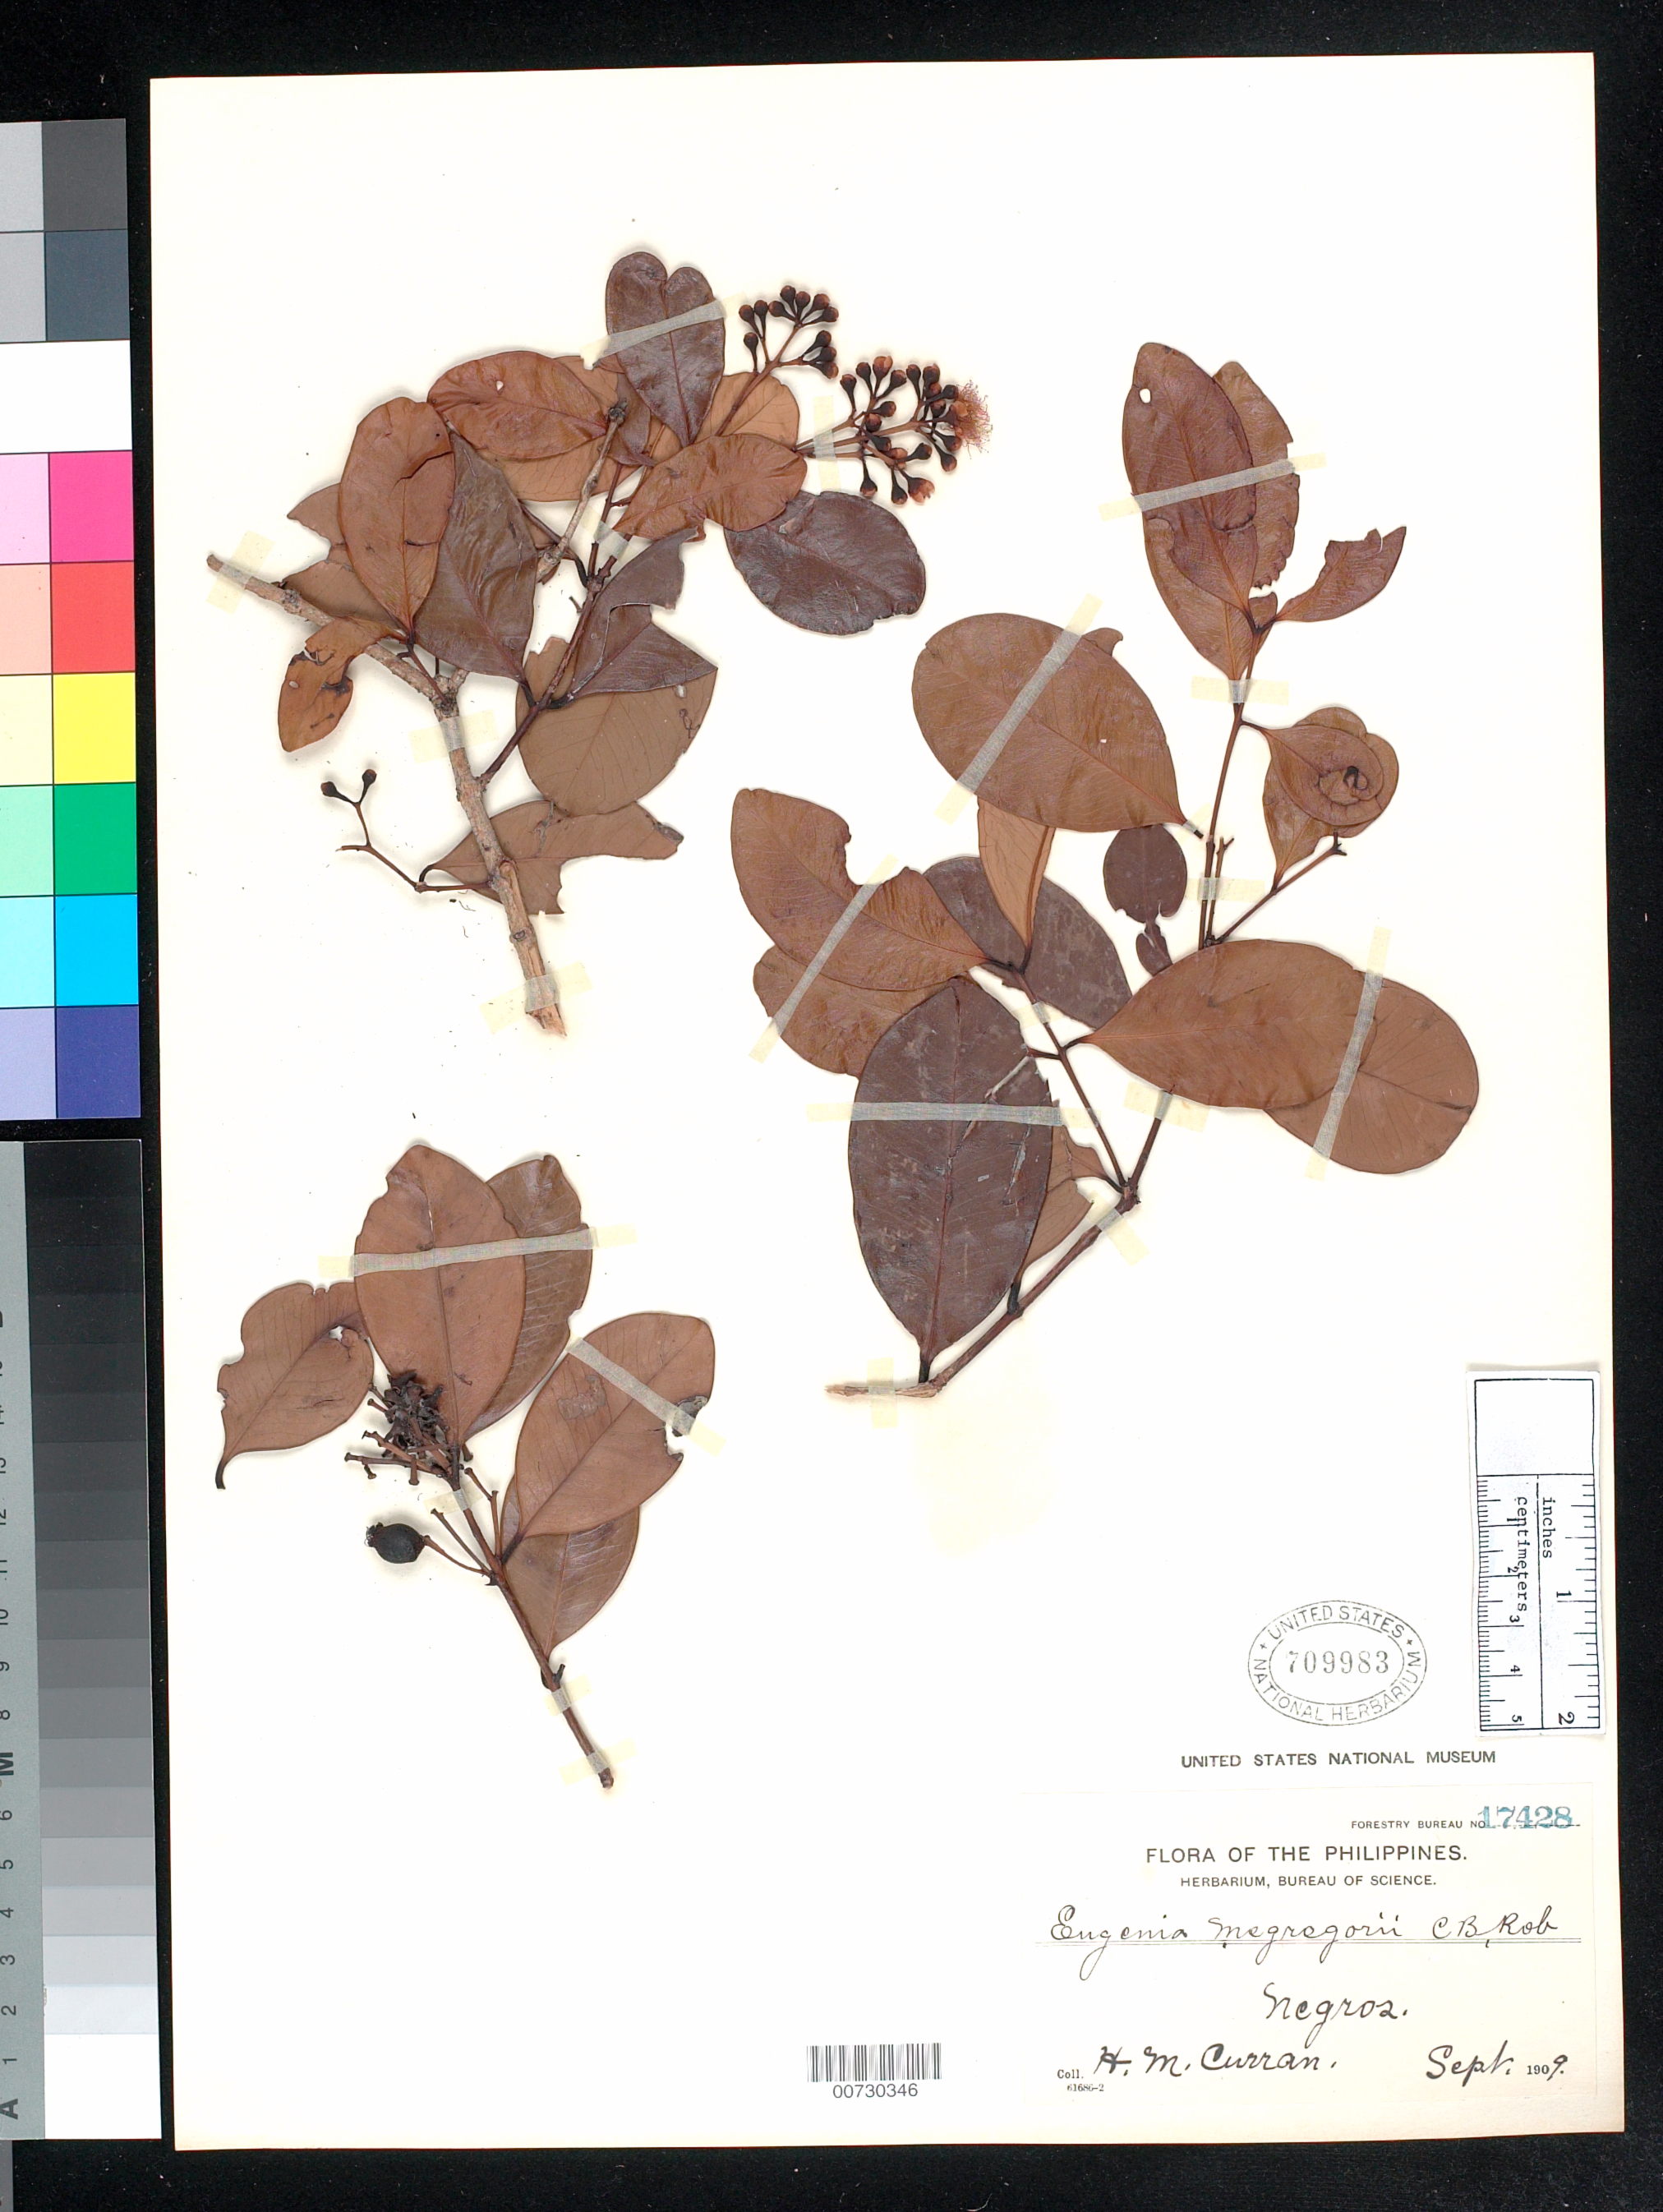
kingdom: Plantae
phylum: Tracheophyta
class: Magnoliopsida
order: Myrtales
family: Myrtaceae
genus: Syzygium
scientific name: Syzygium macgregorii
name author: (Merr.) Merr.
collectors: H. M. Curran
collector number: For. Bur. 17428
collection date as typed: Sep 1909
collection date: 1909-09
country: Philippines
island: Negros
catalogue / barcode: US 709983